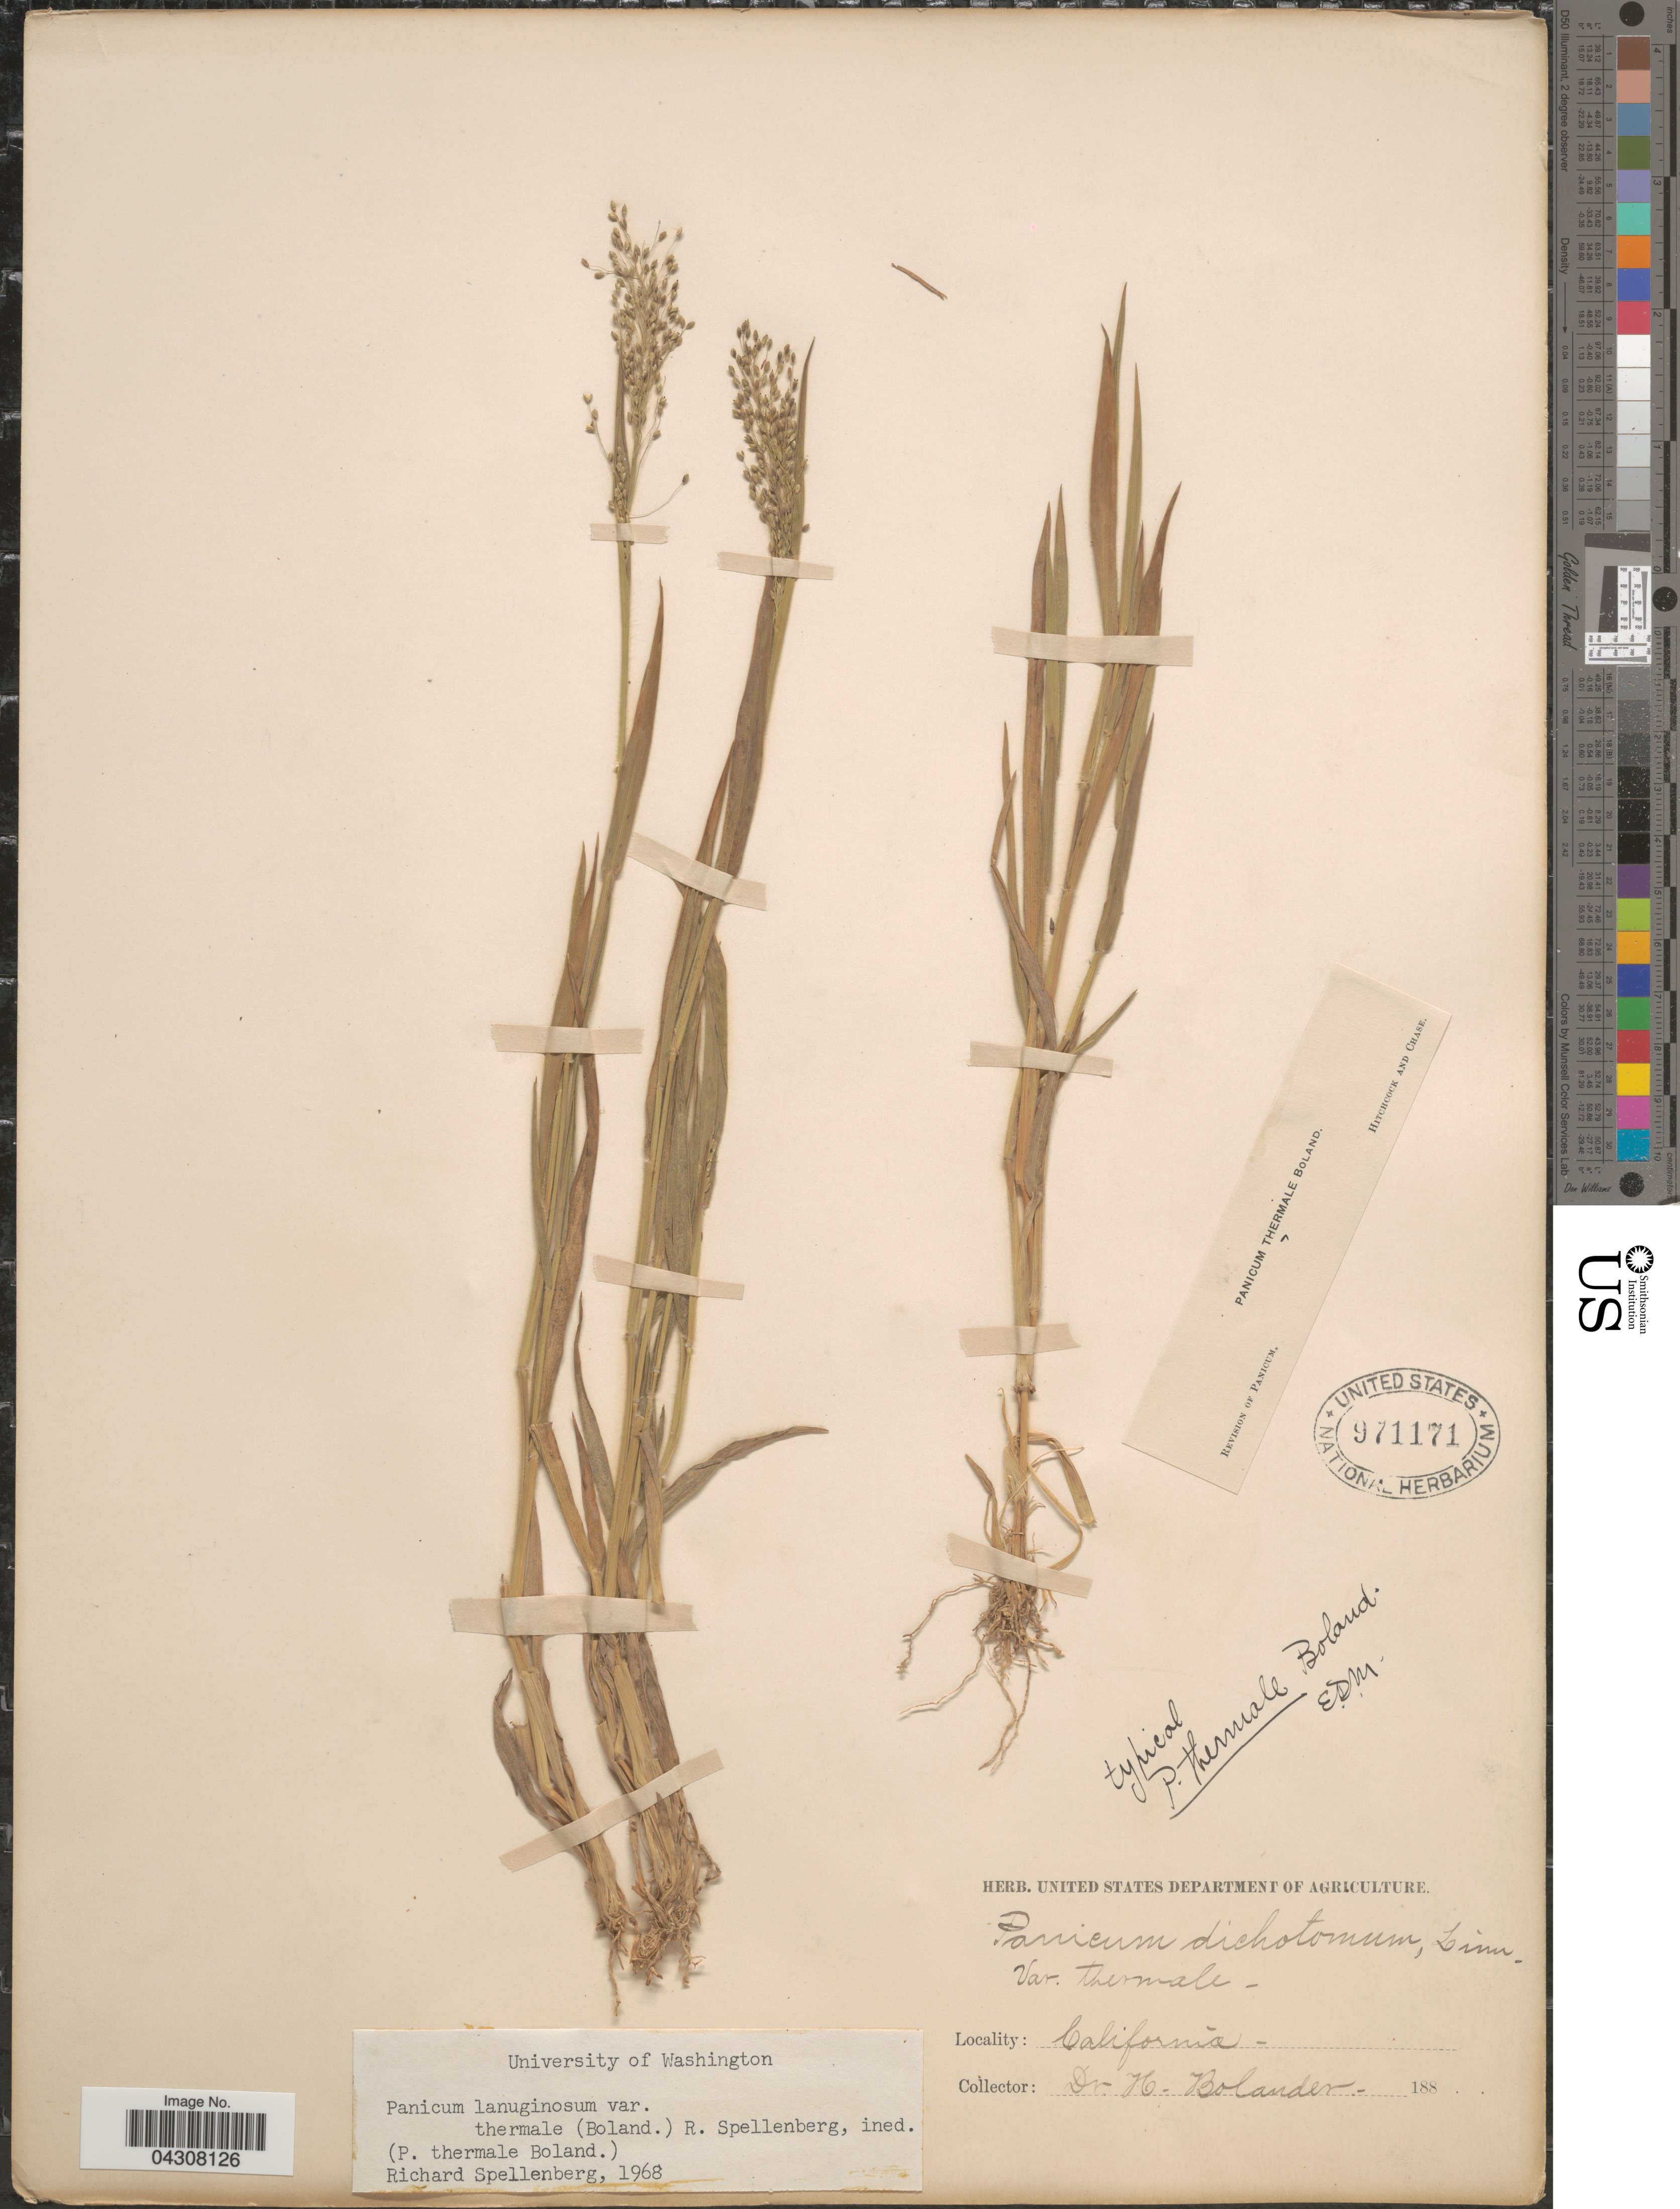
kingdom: Plantae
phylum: Tracheophyta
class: Liliopsida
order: Poales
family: Poaceae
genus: Dichanthelium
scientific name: Dichanthelium acuminatum var. acuminatum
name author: (Sw.) Gould & C.A. Clark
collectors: H. Bolander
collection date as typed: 188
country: United States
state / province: California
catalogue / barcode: US 971171